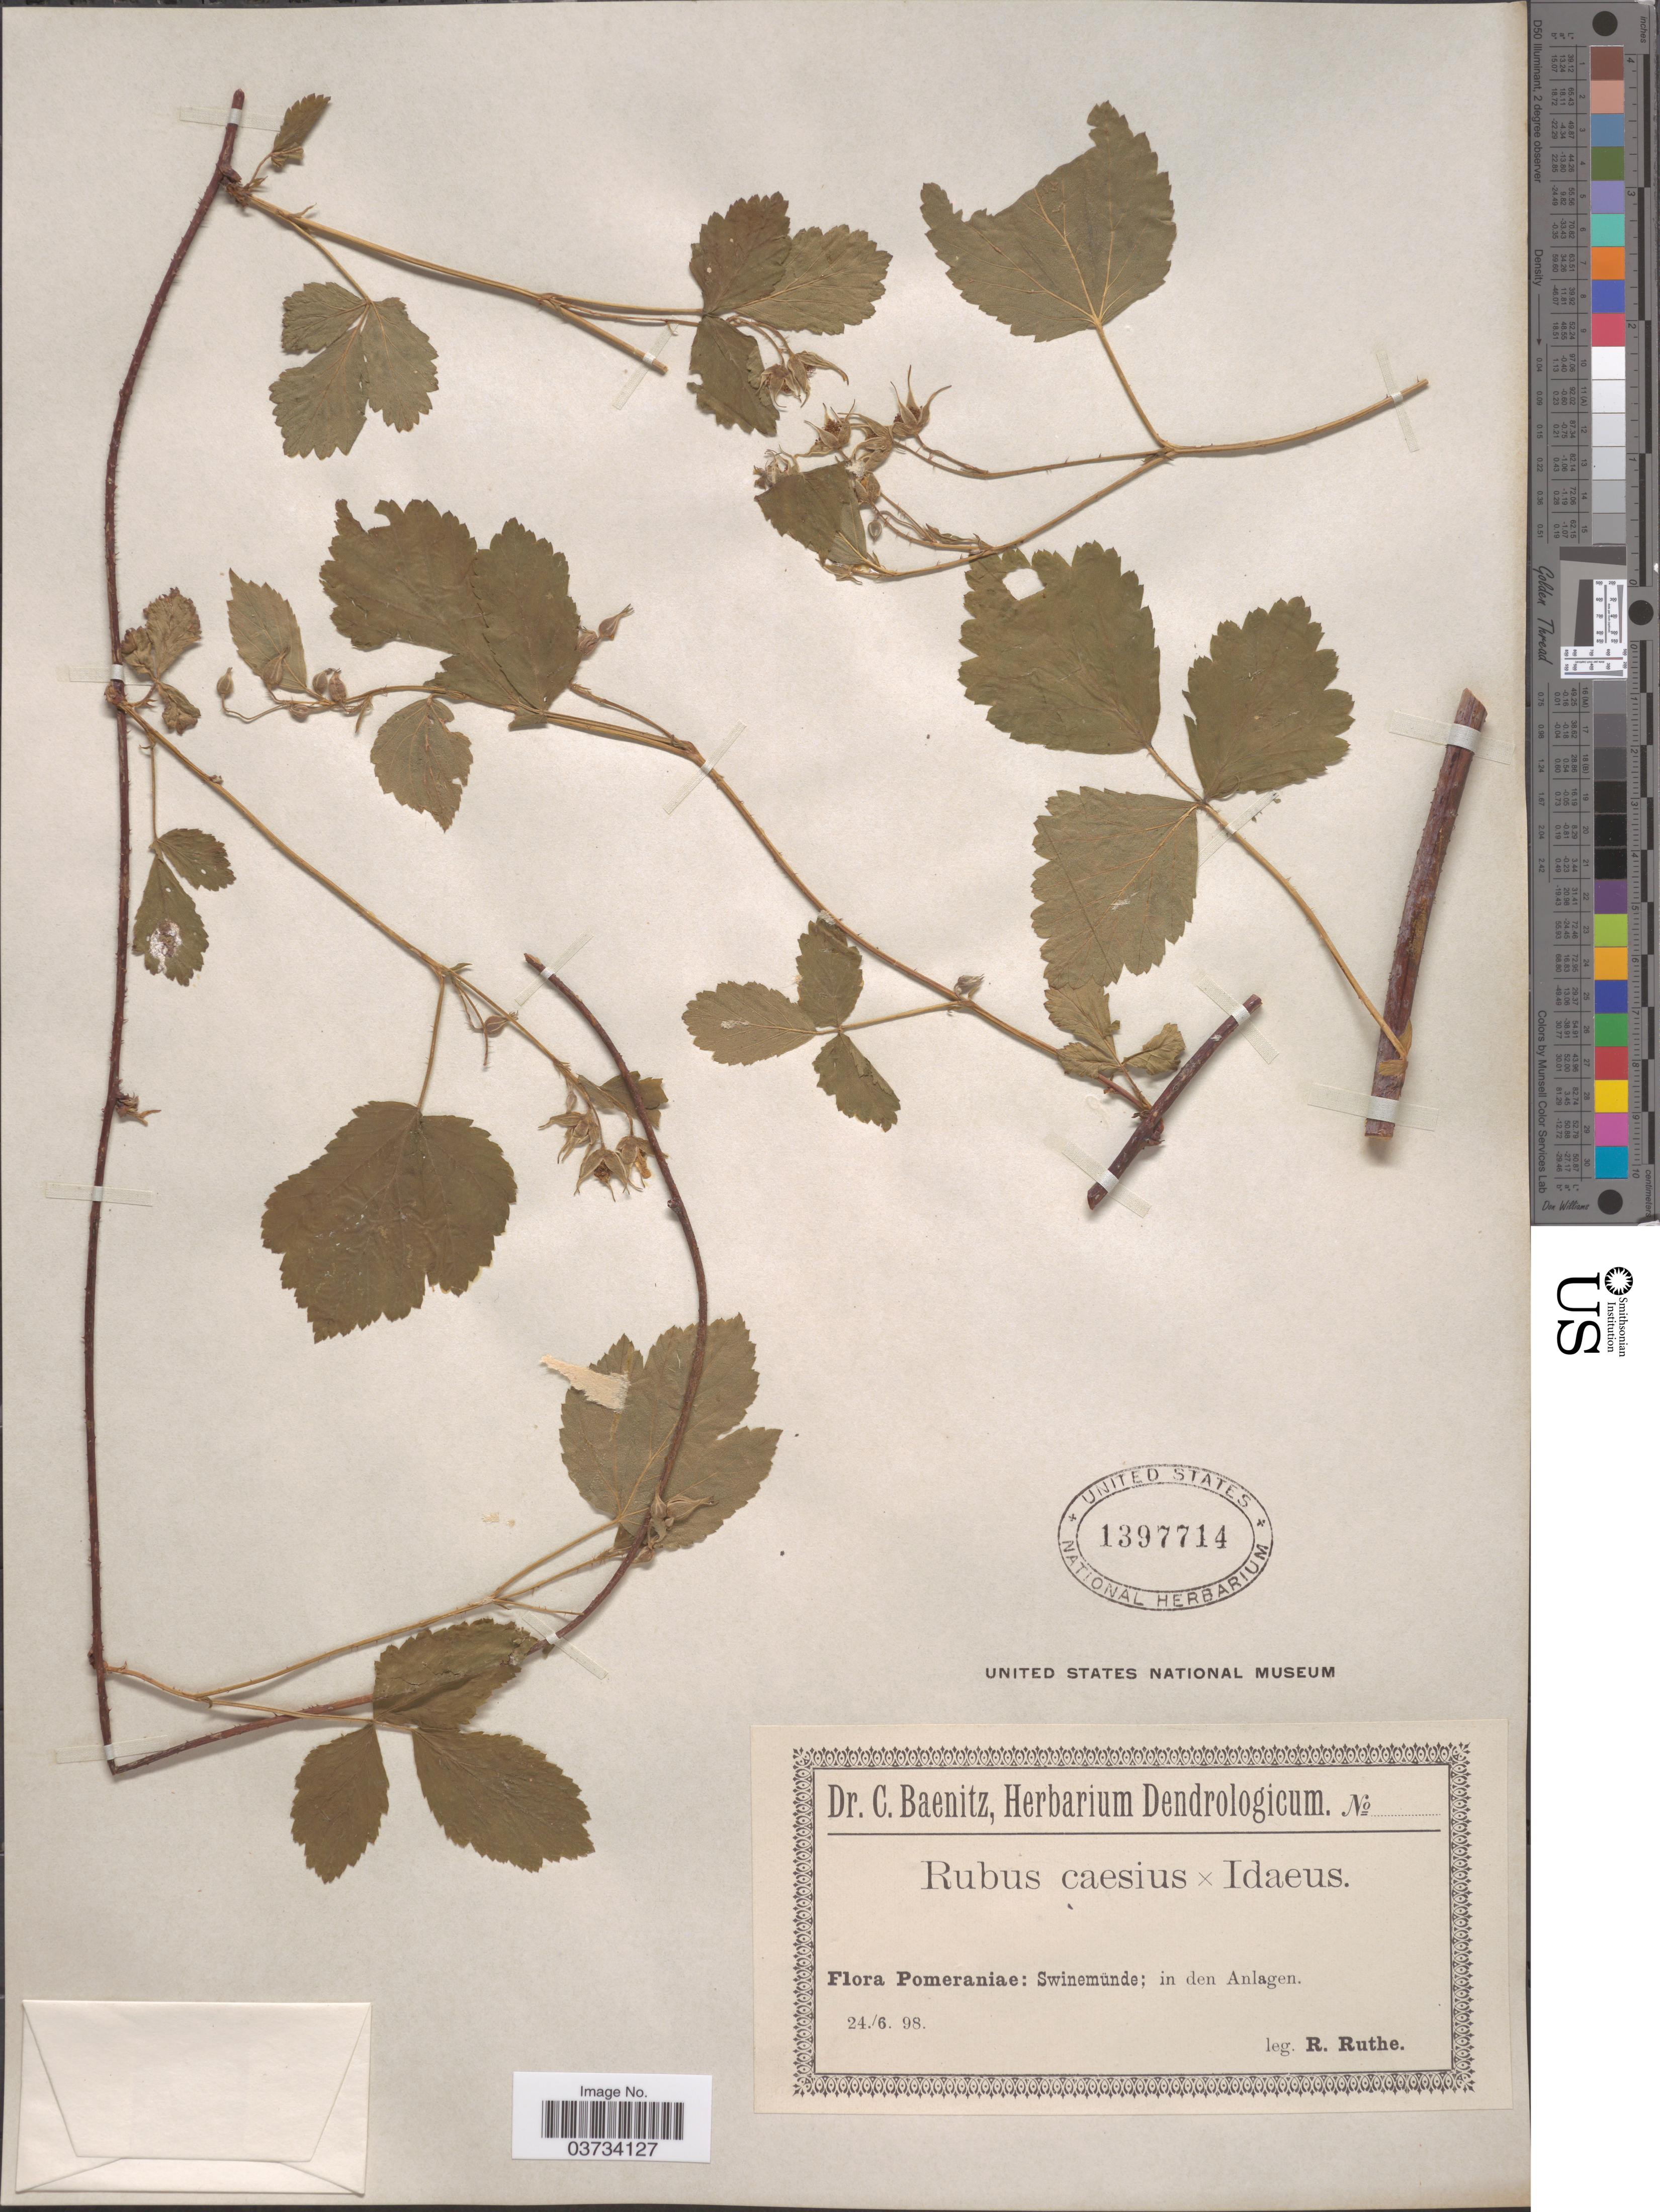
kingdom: Plantae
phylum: Tracheophyta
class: Magnoliopsida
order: Rosales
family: Rosaceae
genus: Rubus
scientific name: Rubus caesius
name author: L.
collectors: R. Ruthe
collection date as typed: Transcribed d/m/y: 24/6/98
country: Poland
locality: Pomeraniae: Swinemünde; in den Anlagen.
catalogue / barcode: US 1397714